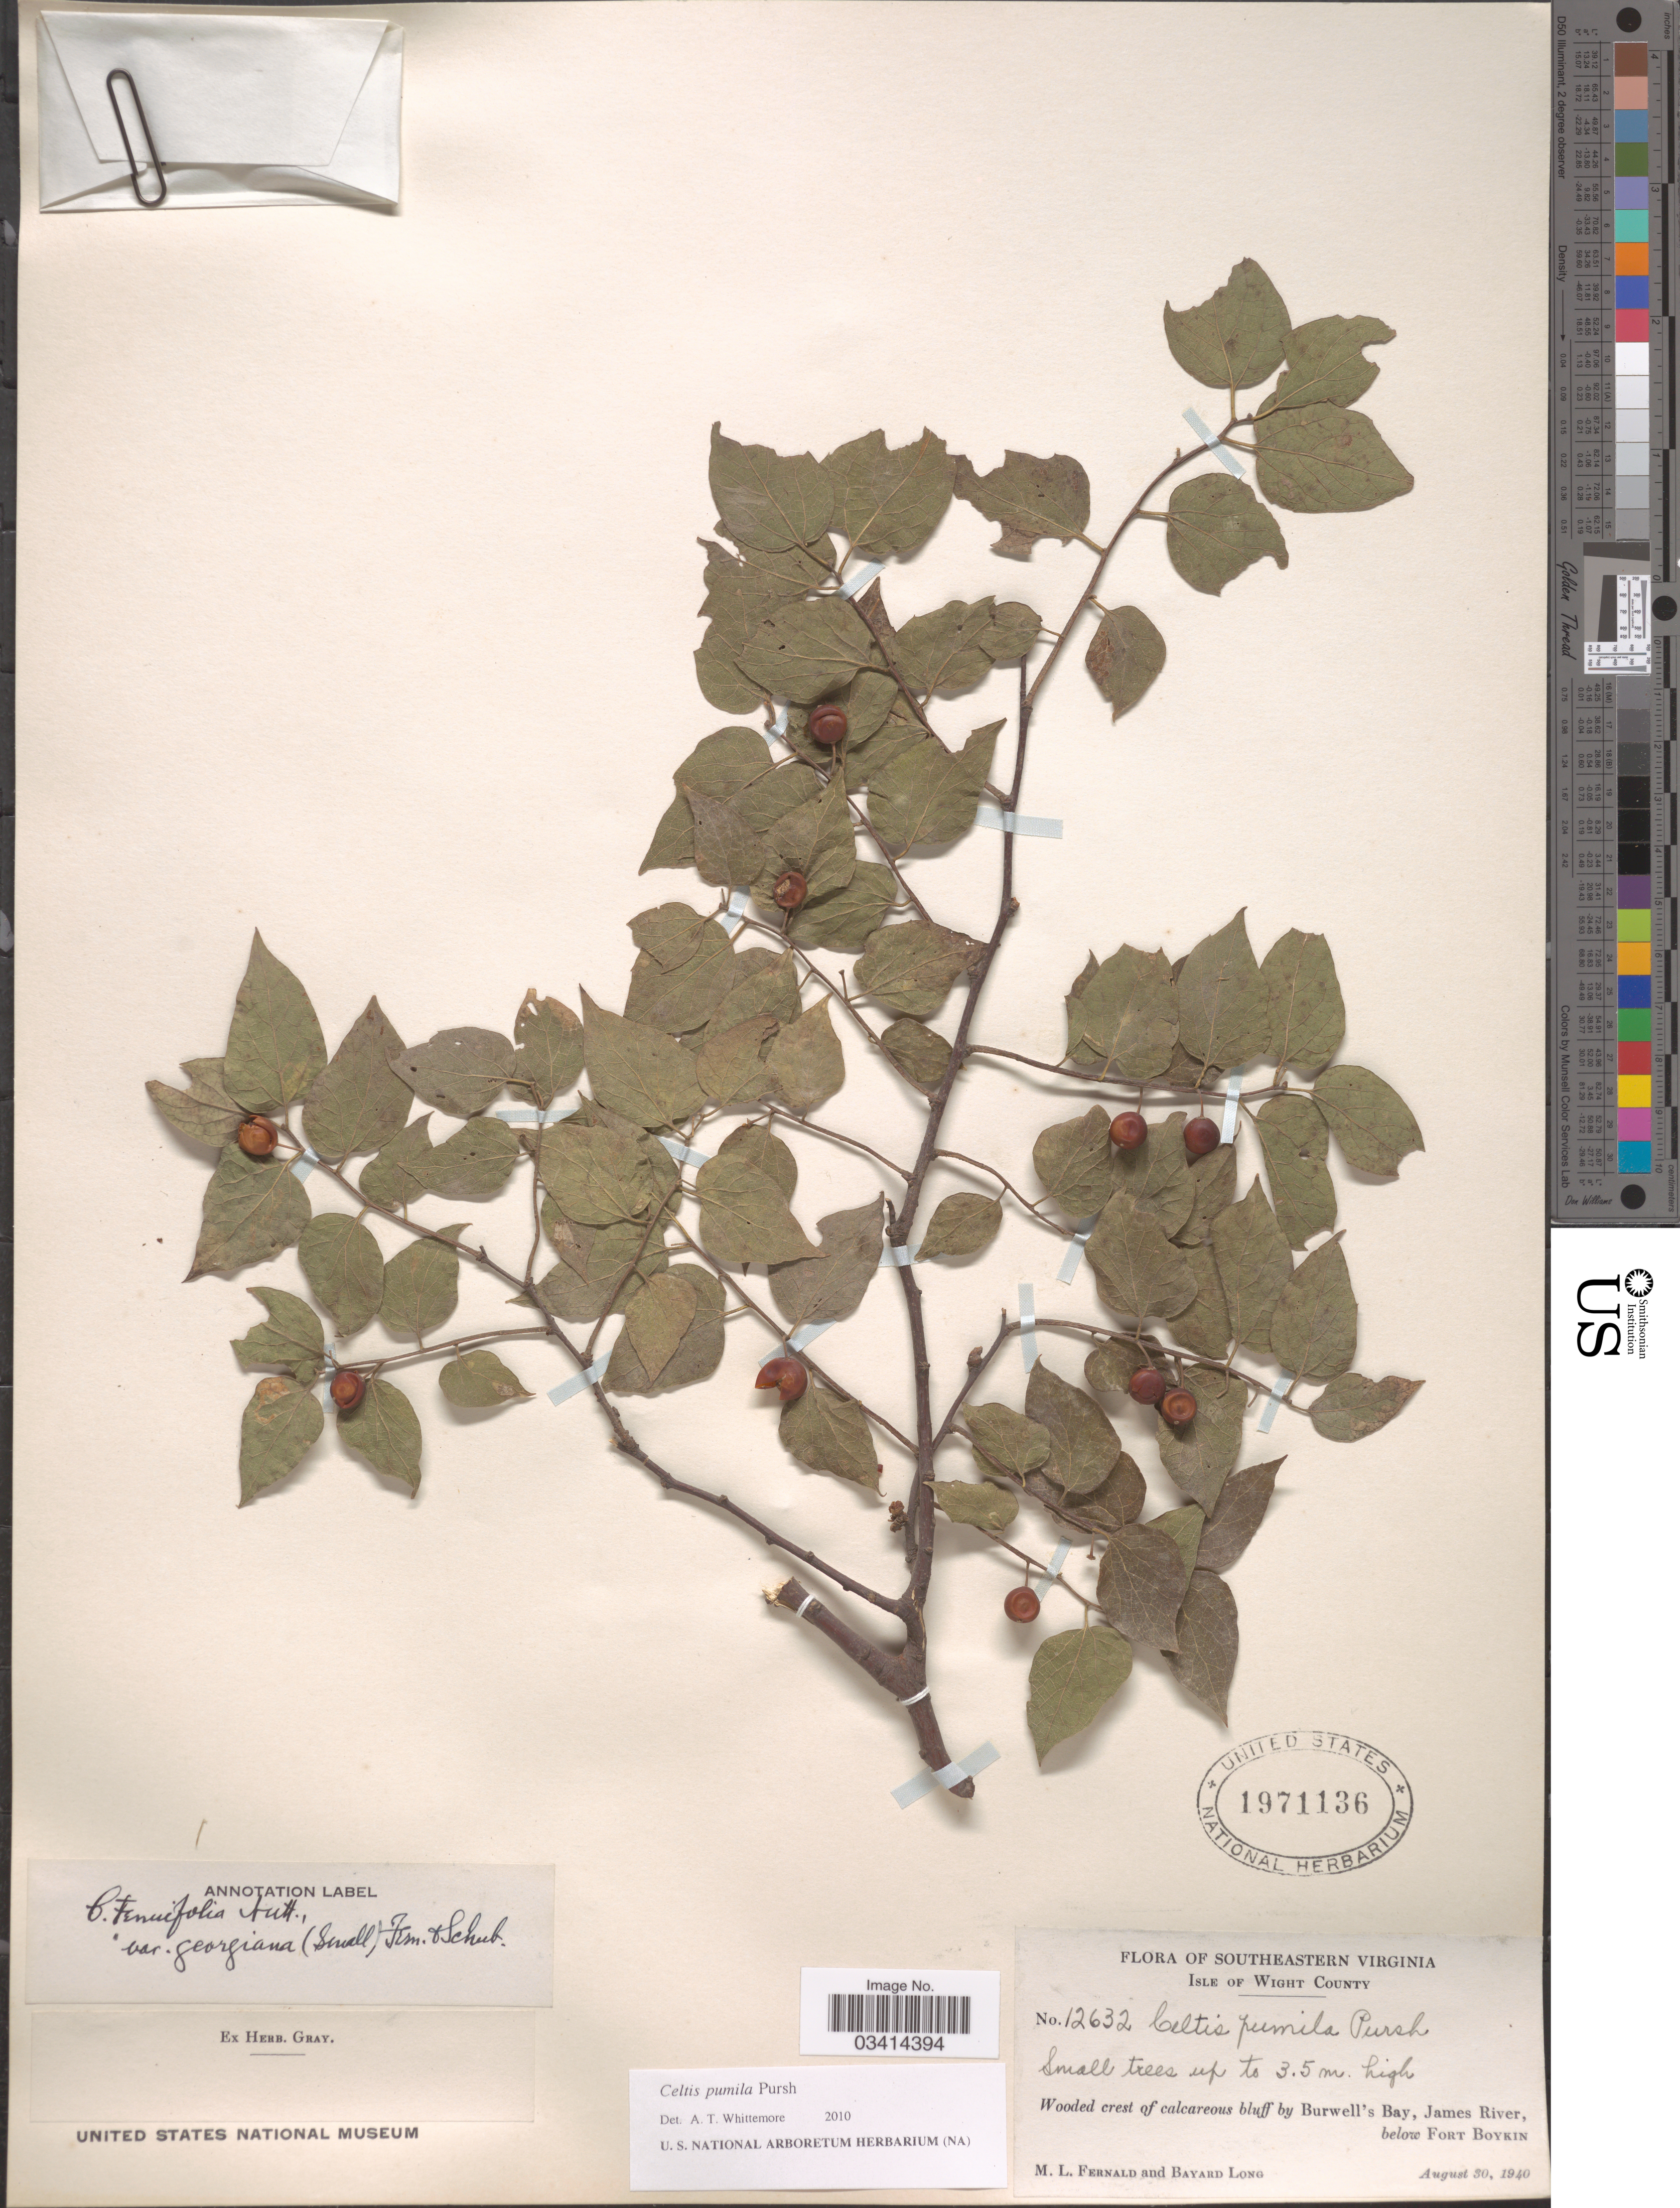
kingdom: Plantae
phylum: Tracheophyta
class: Magnoliopsida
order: Rosales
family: Cannabaceae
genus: Celtis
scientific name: Celtis tenuifolia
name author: Nutt.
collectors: M. L. Fernald & B. Long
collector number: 12632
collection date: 1940-08-30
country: United States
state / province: Virginia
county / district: Isle of Wight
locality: Southeastern Virginia. Isle of Wight County. Bluff by Burwell's Bay, James River, below Fort Boykin.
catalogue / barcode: US 1971136